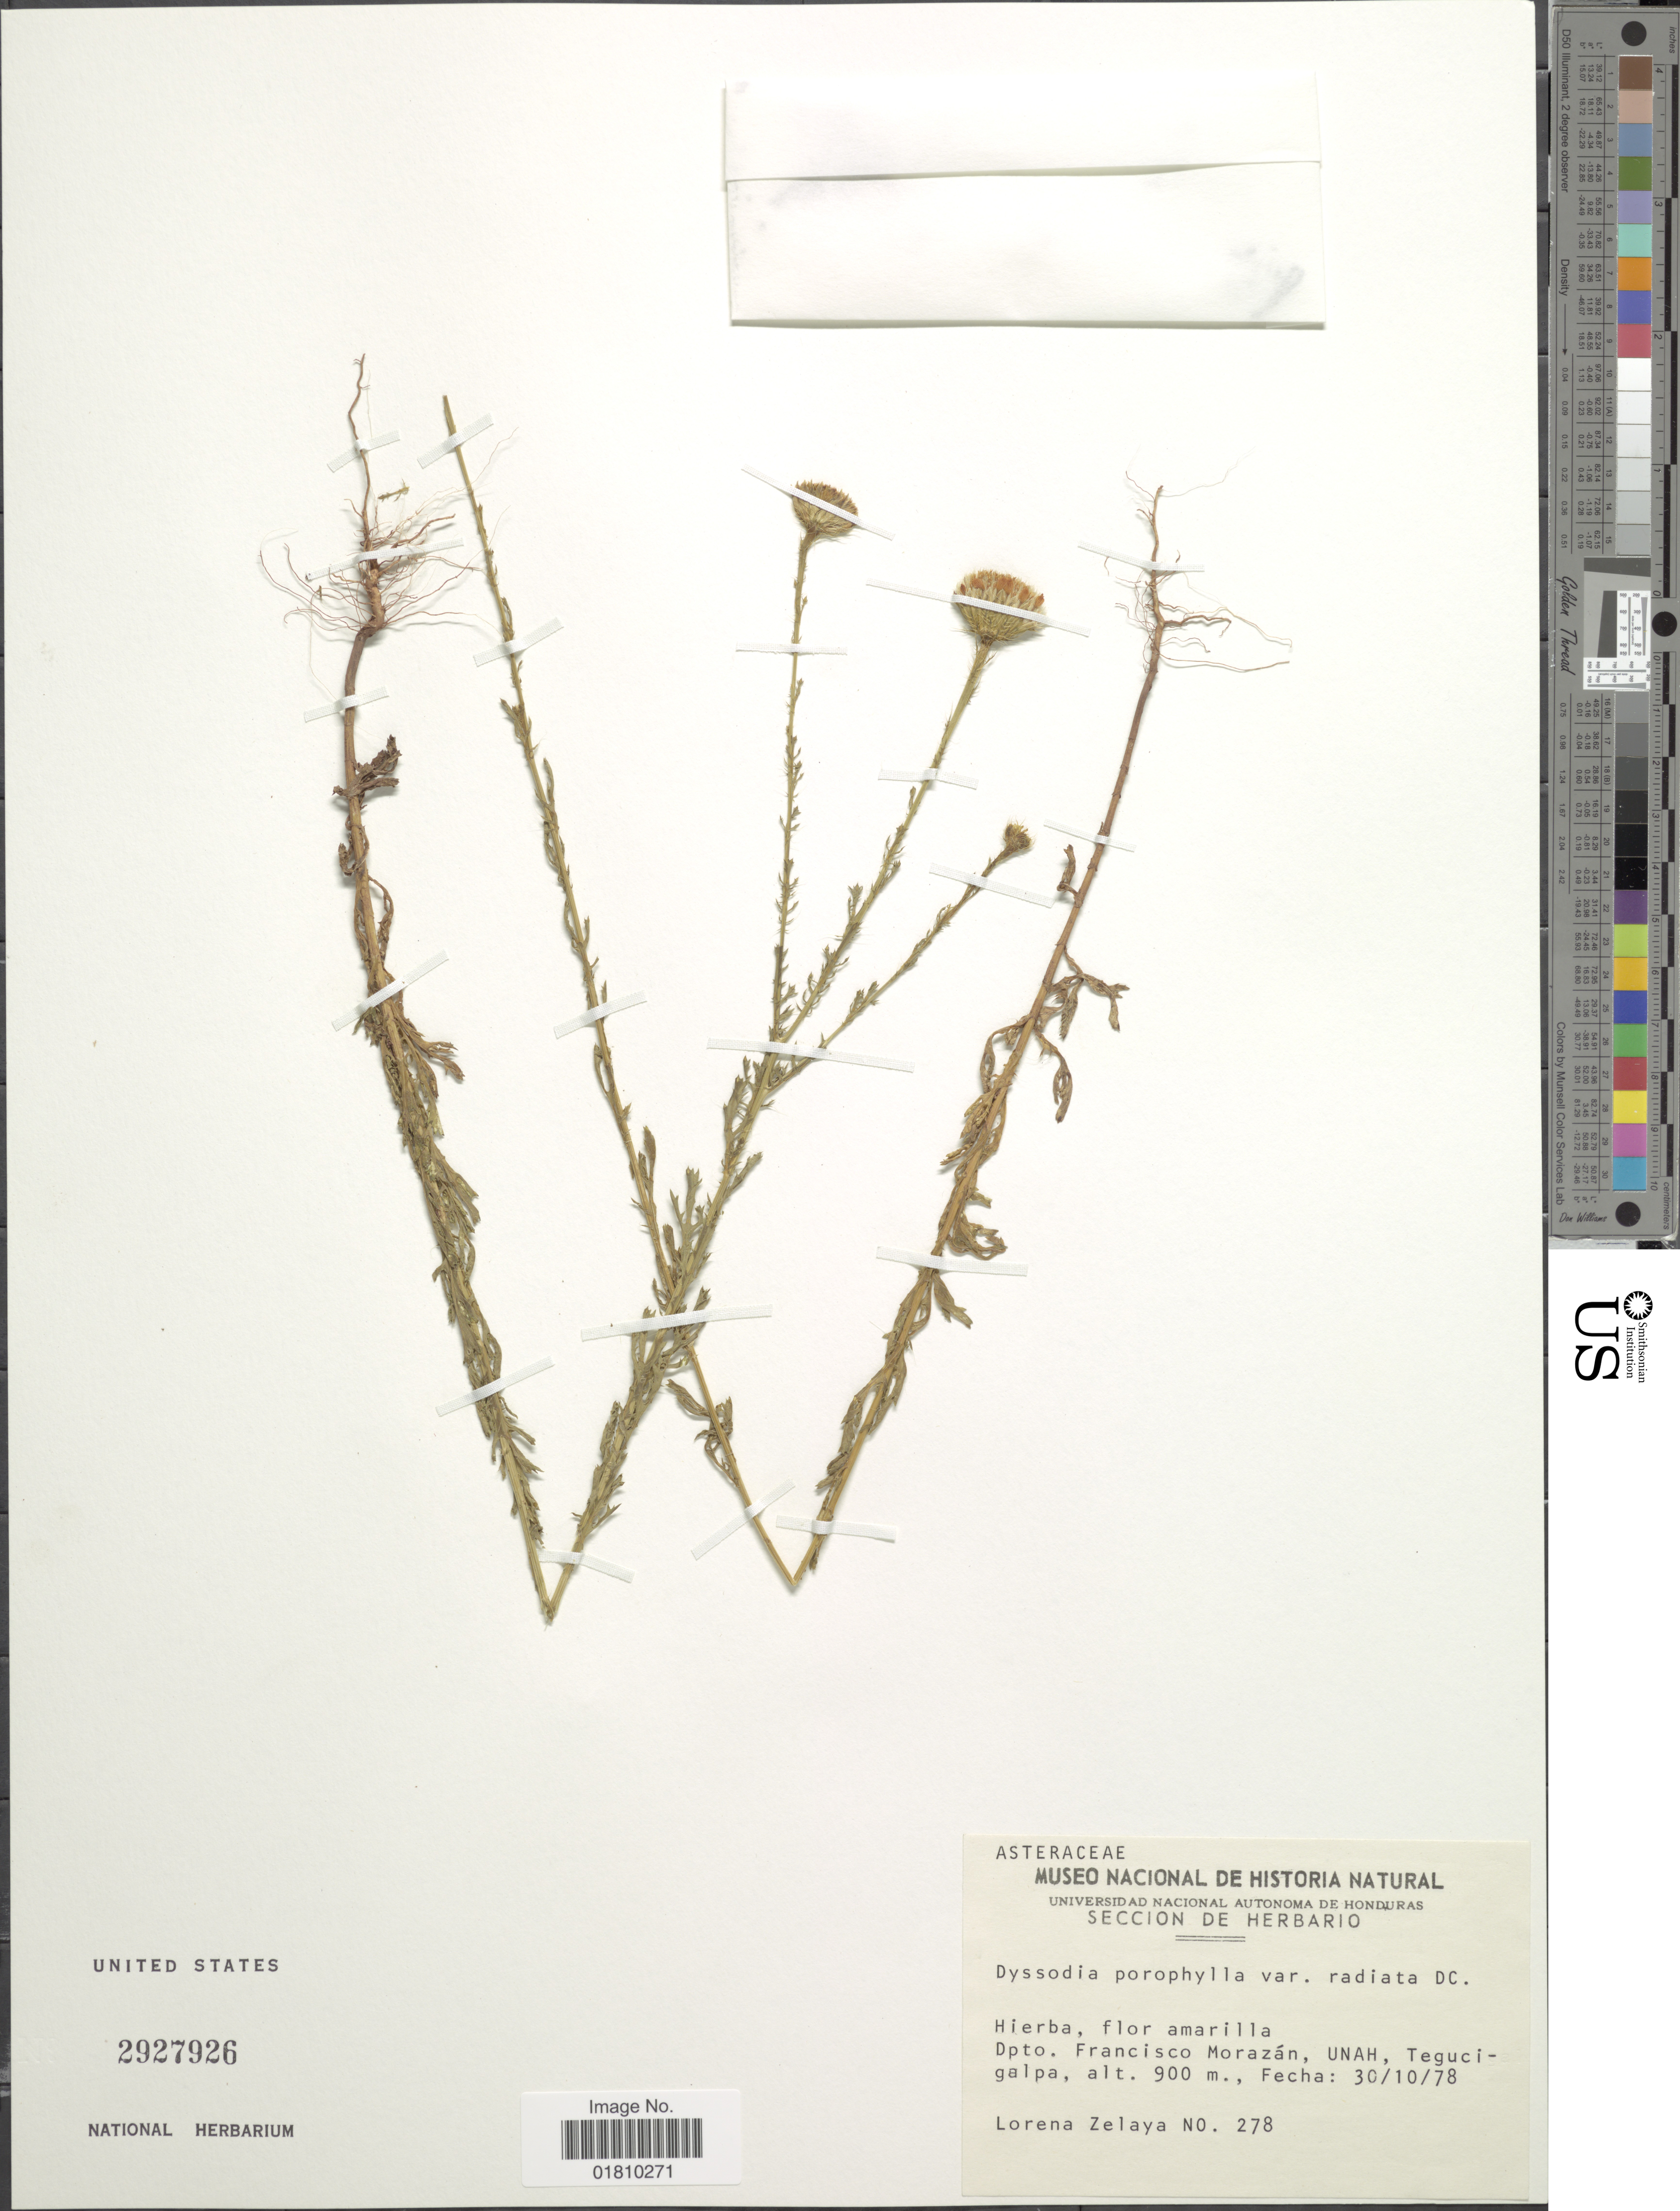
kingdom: Plantae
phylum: Tracheophyta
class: Magnoliopsida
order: Asterales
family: Asteraceae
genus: Adenophyllum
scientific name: Adenophyllum porophyllum var. radiatum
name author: (DC.) Strother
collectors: L. Zelaya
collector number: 278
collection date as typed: Transcribed d/m/y: 30/10/78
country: Honduras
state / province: Fco. Morazán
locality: Unah, Tegucigalpa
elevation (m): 900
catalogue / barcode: US 2927926